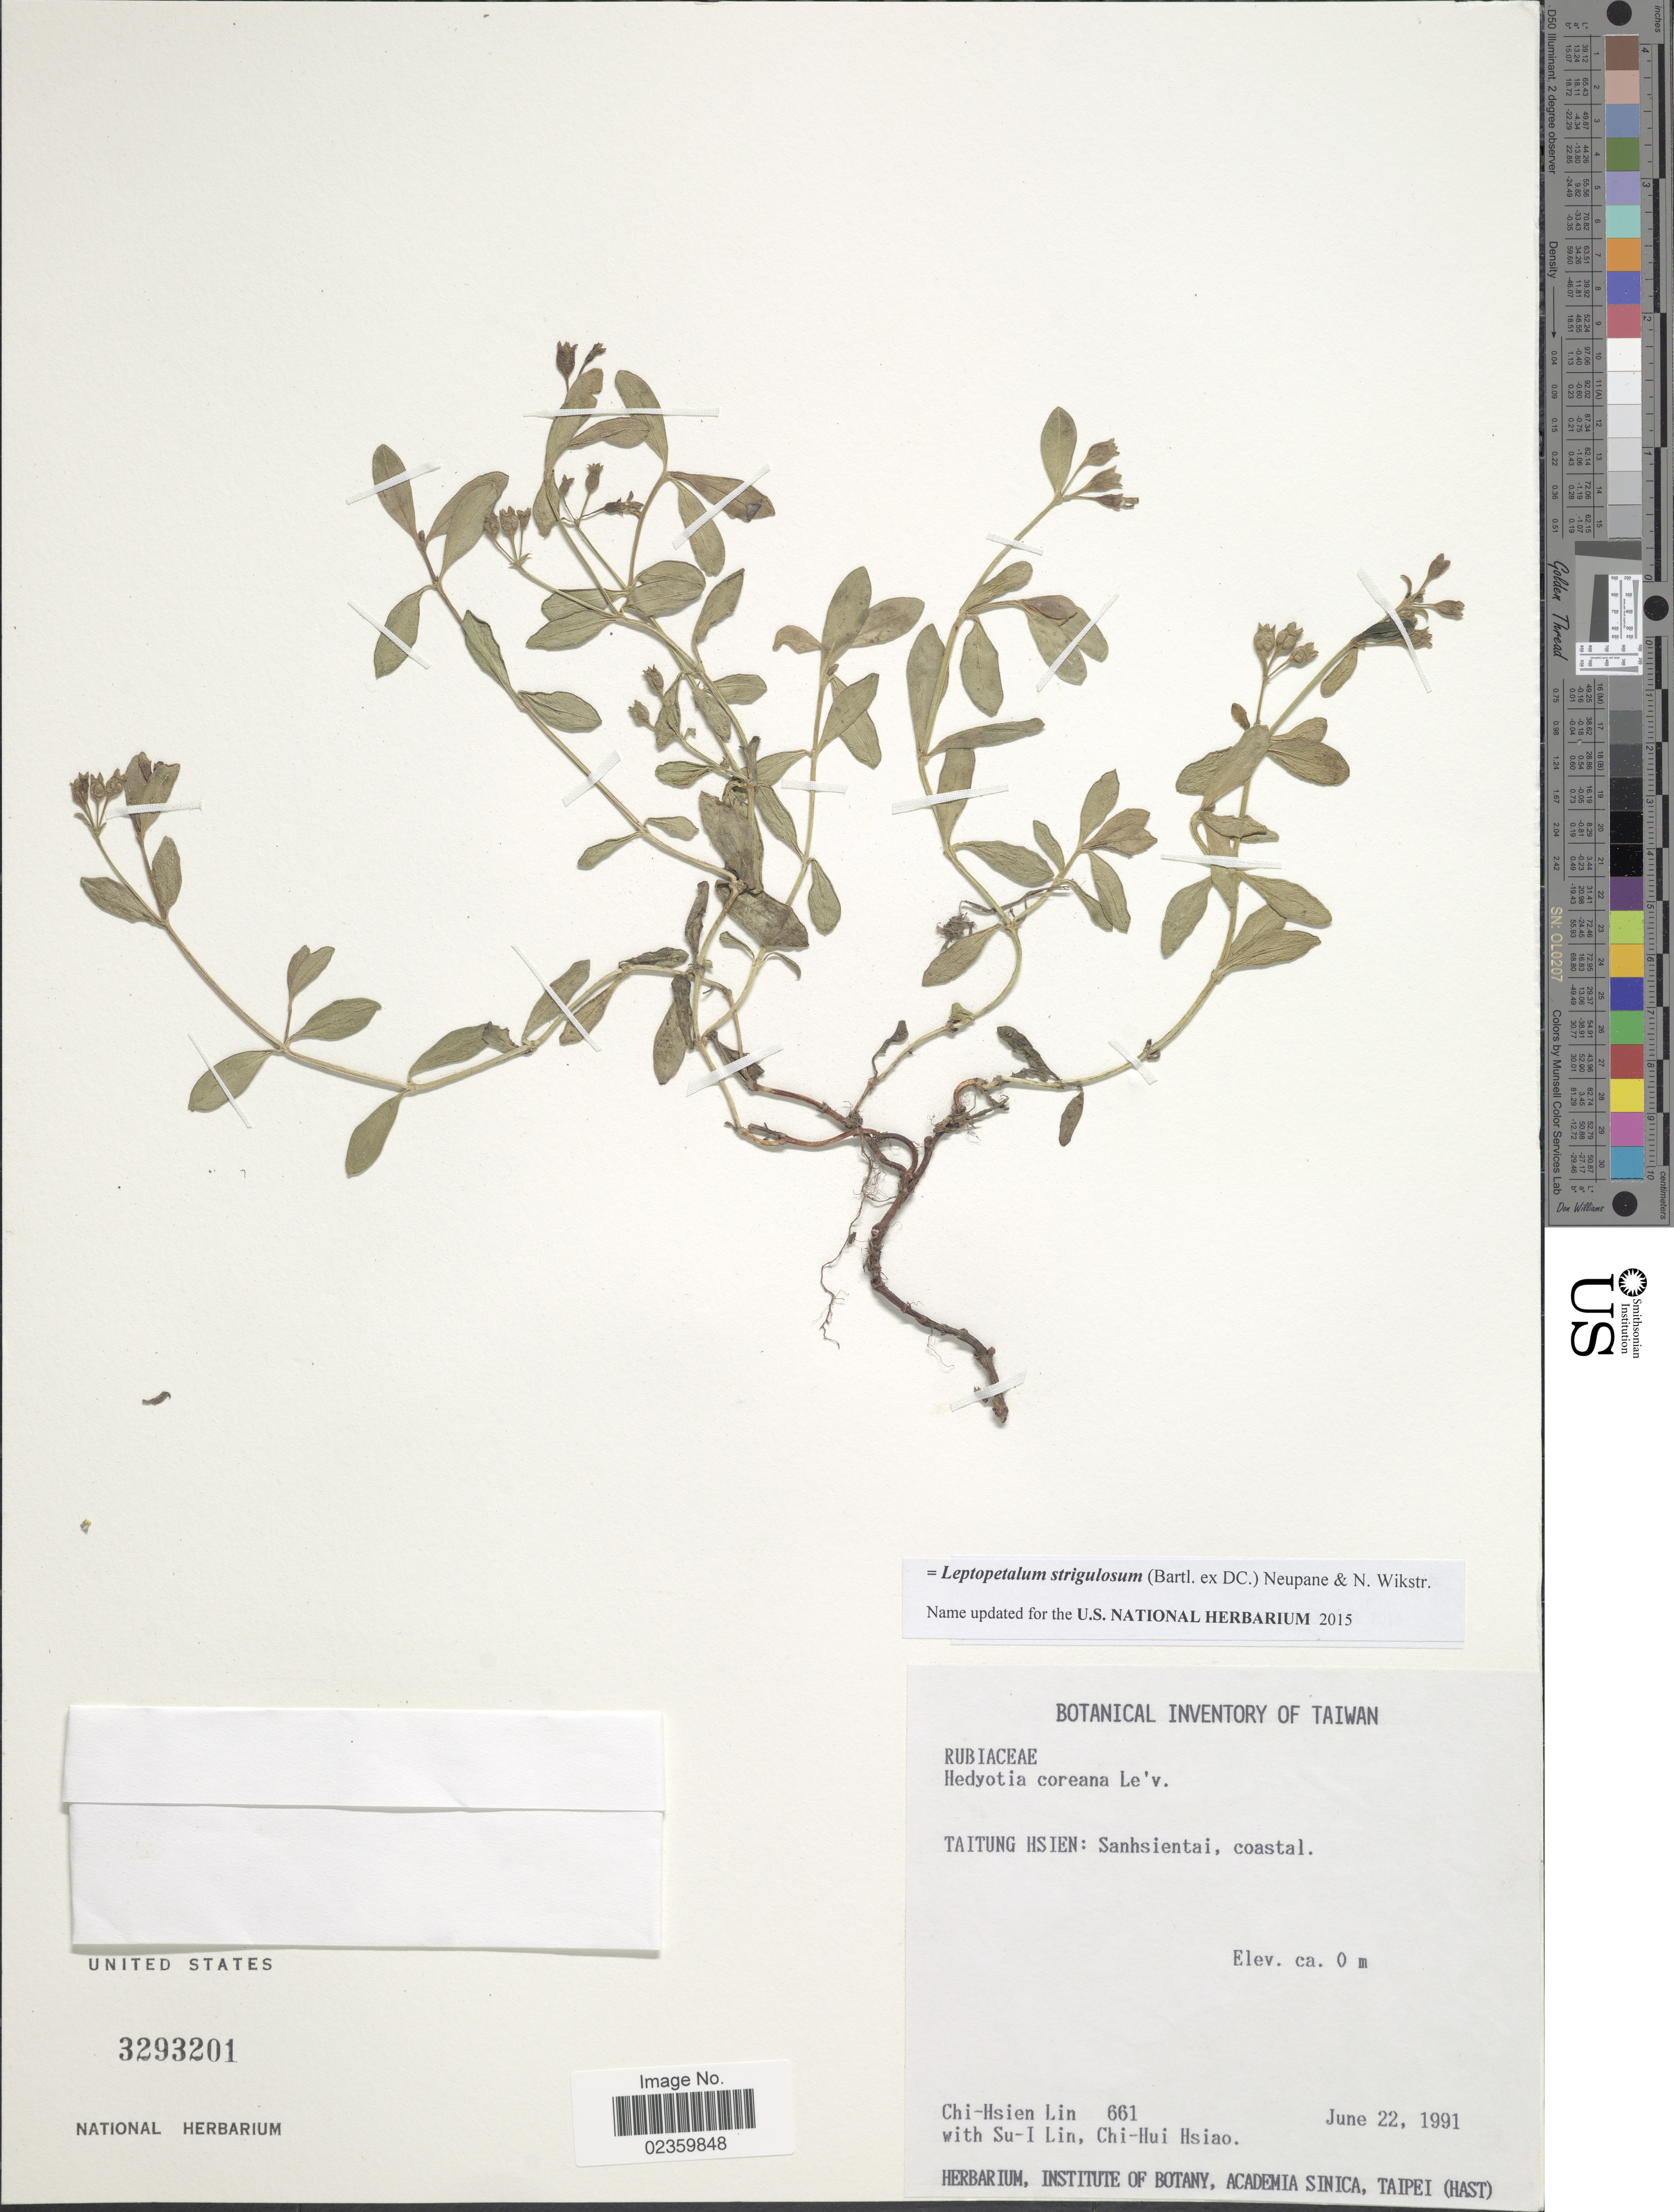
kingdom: Plantae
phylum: Tracheophyta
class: Magnoliopsida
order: Gentianales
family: Rubiaceae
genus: Leptopetalum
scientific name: Leptopetalum strigulosum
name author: (Bartl. ex DC.) Neupane & N. Wikstr.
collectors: C. Lin, S. Lin & C. Hsiao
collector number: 661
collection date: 1991-06-22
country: Taiwan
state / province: Taitung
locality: Taitung Hsien: Sanhsientai, coastal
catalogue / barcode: US 3293201